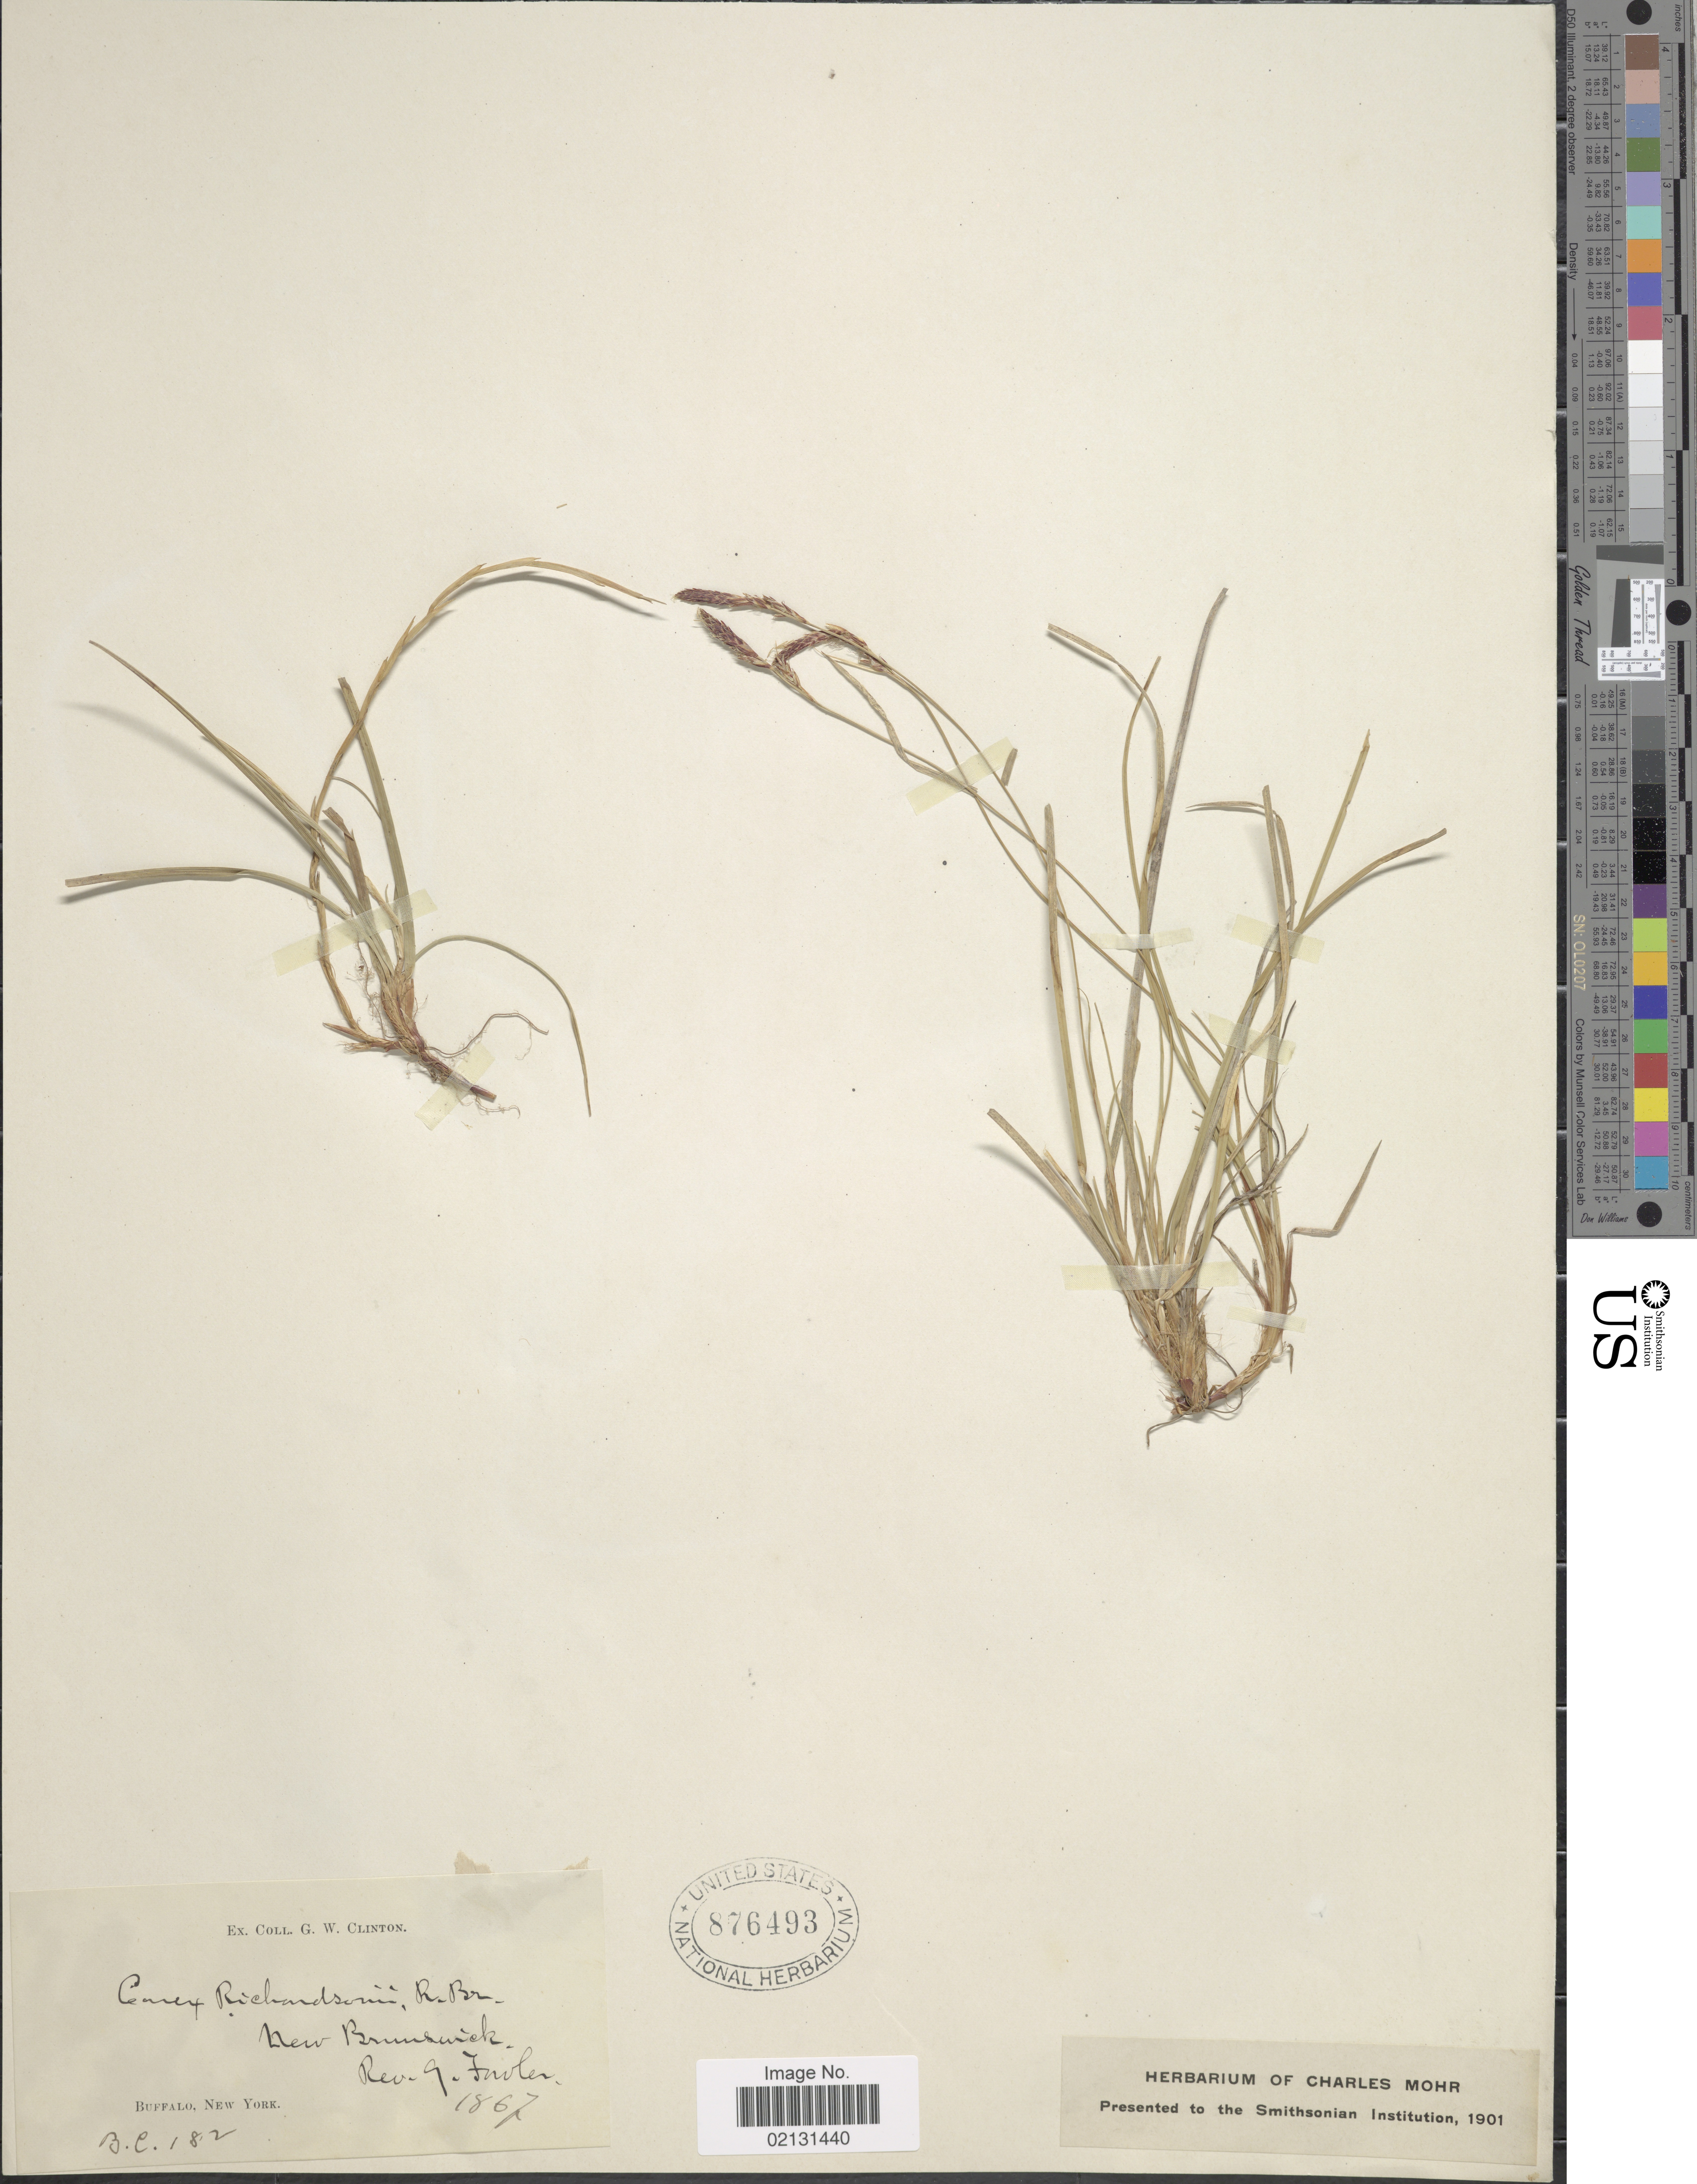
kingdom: Plantae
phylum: Tracheophyta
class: Liliopsida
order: Poales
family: Cyperaceae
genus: Carex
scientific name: Carex richardsonii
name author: R. Br.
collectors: G. W. Clinton & Collector illegible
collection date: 1867-02-18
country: Canada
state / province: New Brunswick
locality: B.C. [unsure placement], Buffalo, New York [unsure placement].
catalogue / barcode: US 876493